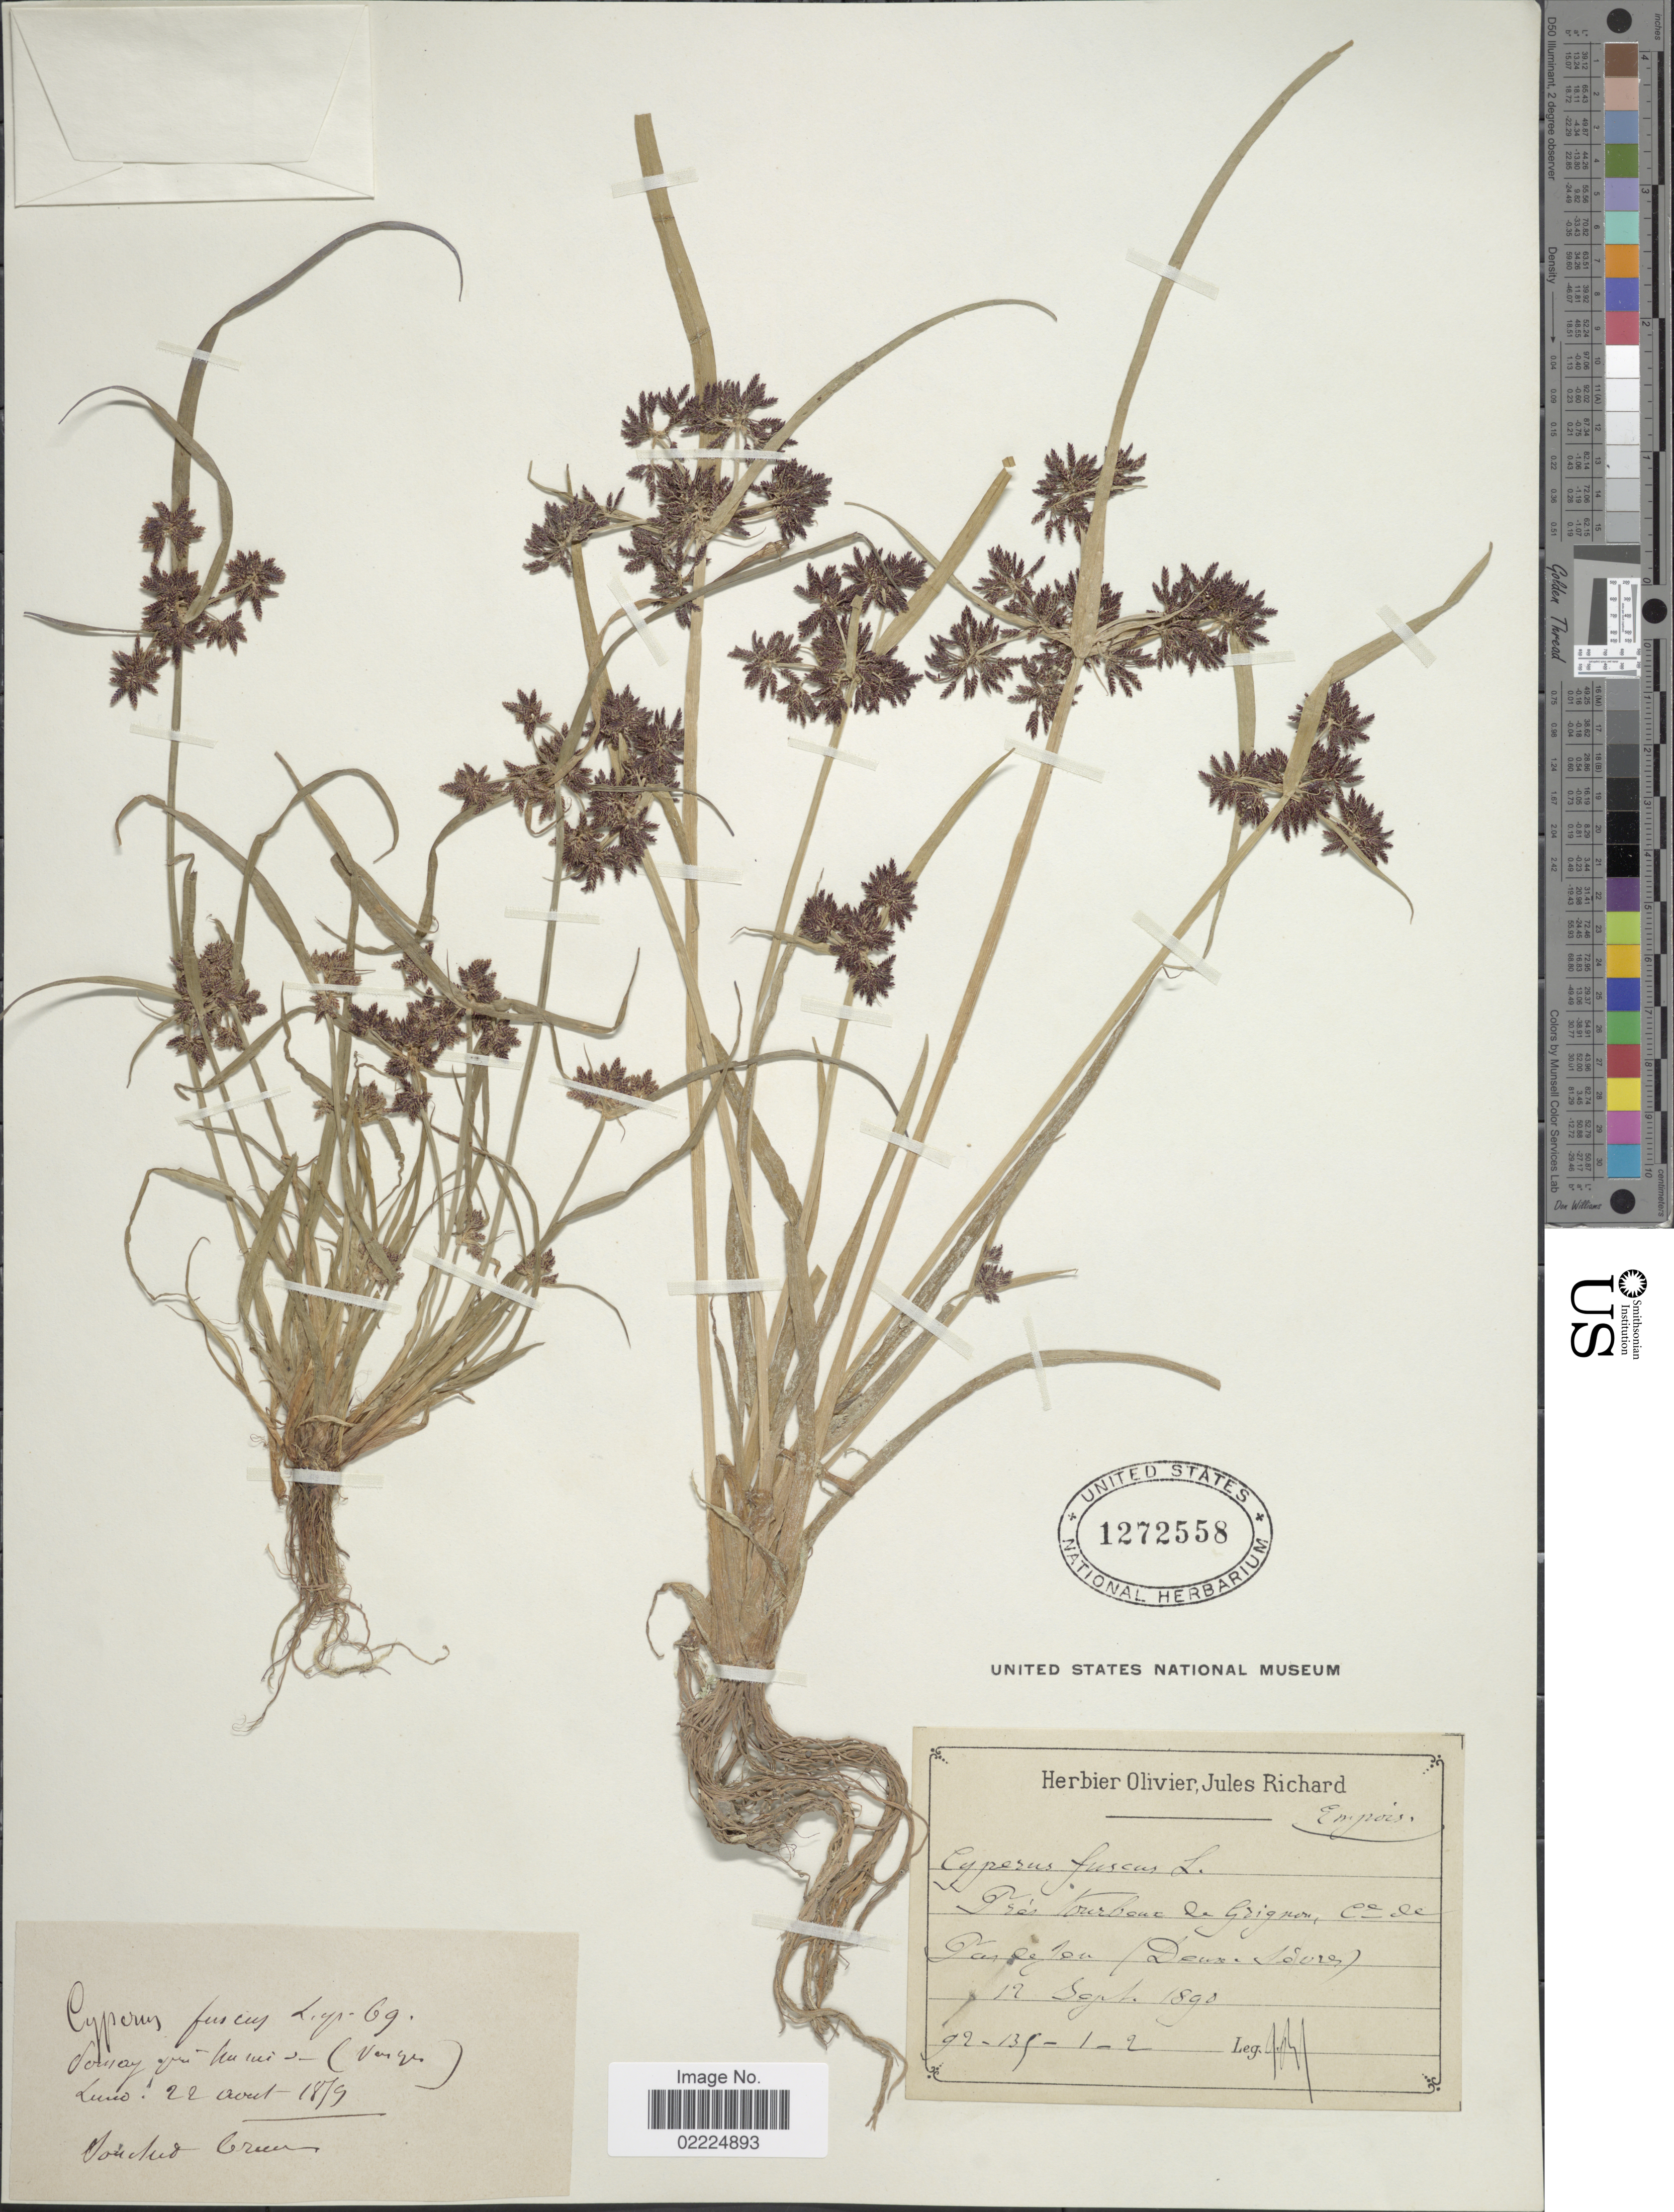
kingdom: Plantae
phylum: Tracheophyta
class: Liliopsida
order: Poales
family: Cyperaceae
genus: Cyperus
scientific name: Cyperus fuscus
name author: L.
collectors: T. Green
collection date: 1879-08-22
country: France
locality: Sonay pres humi [illegible text] (Vosges)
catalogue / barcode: US 1272558